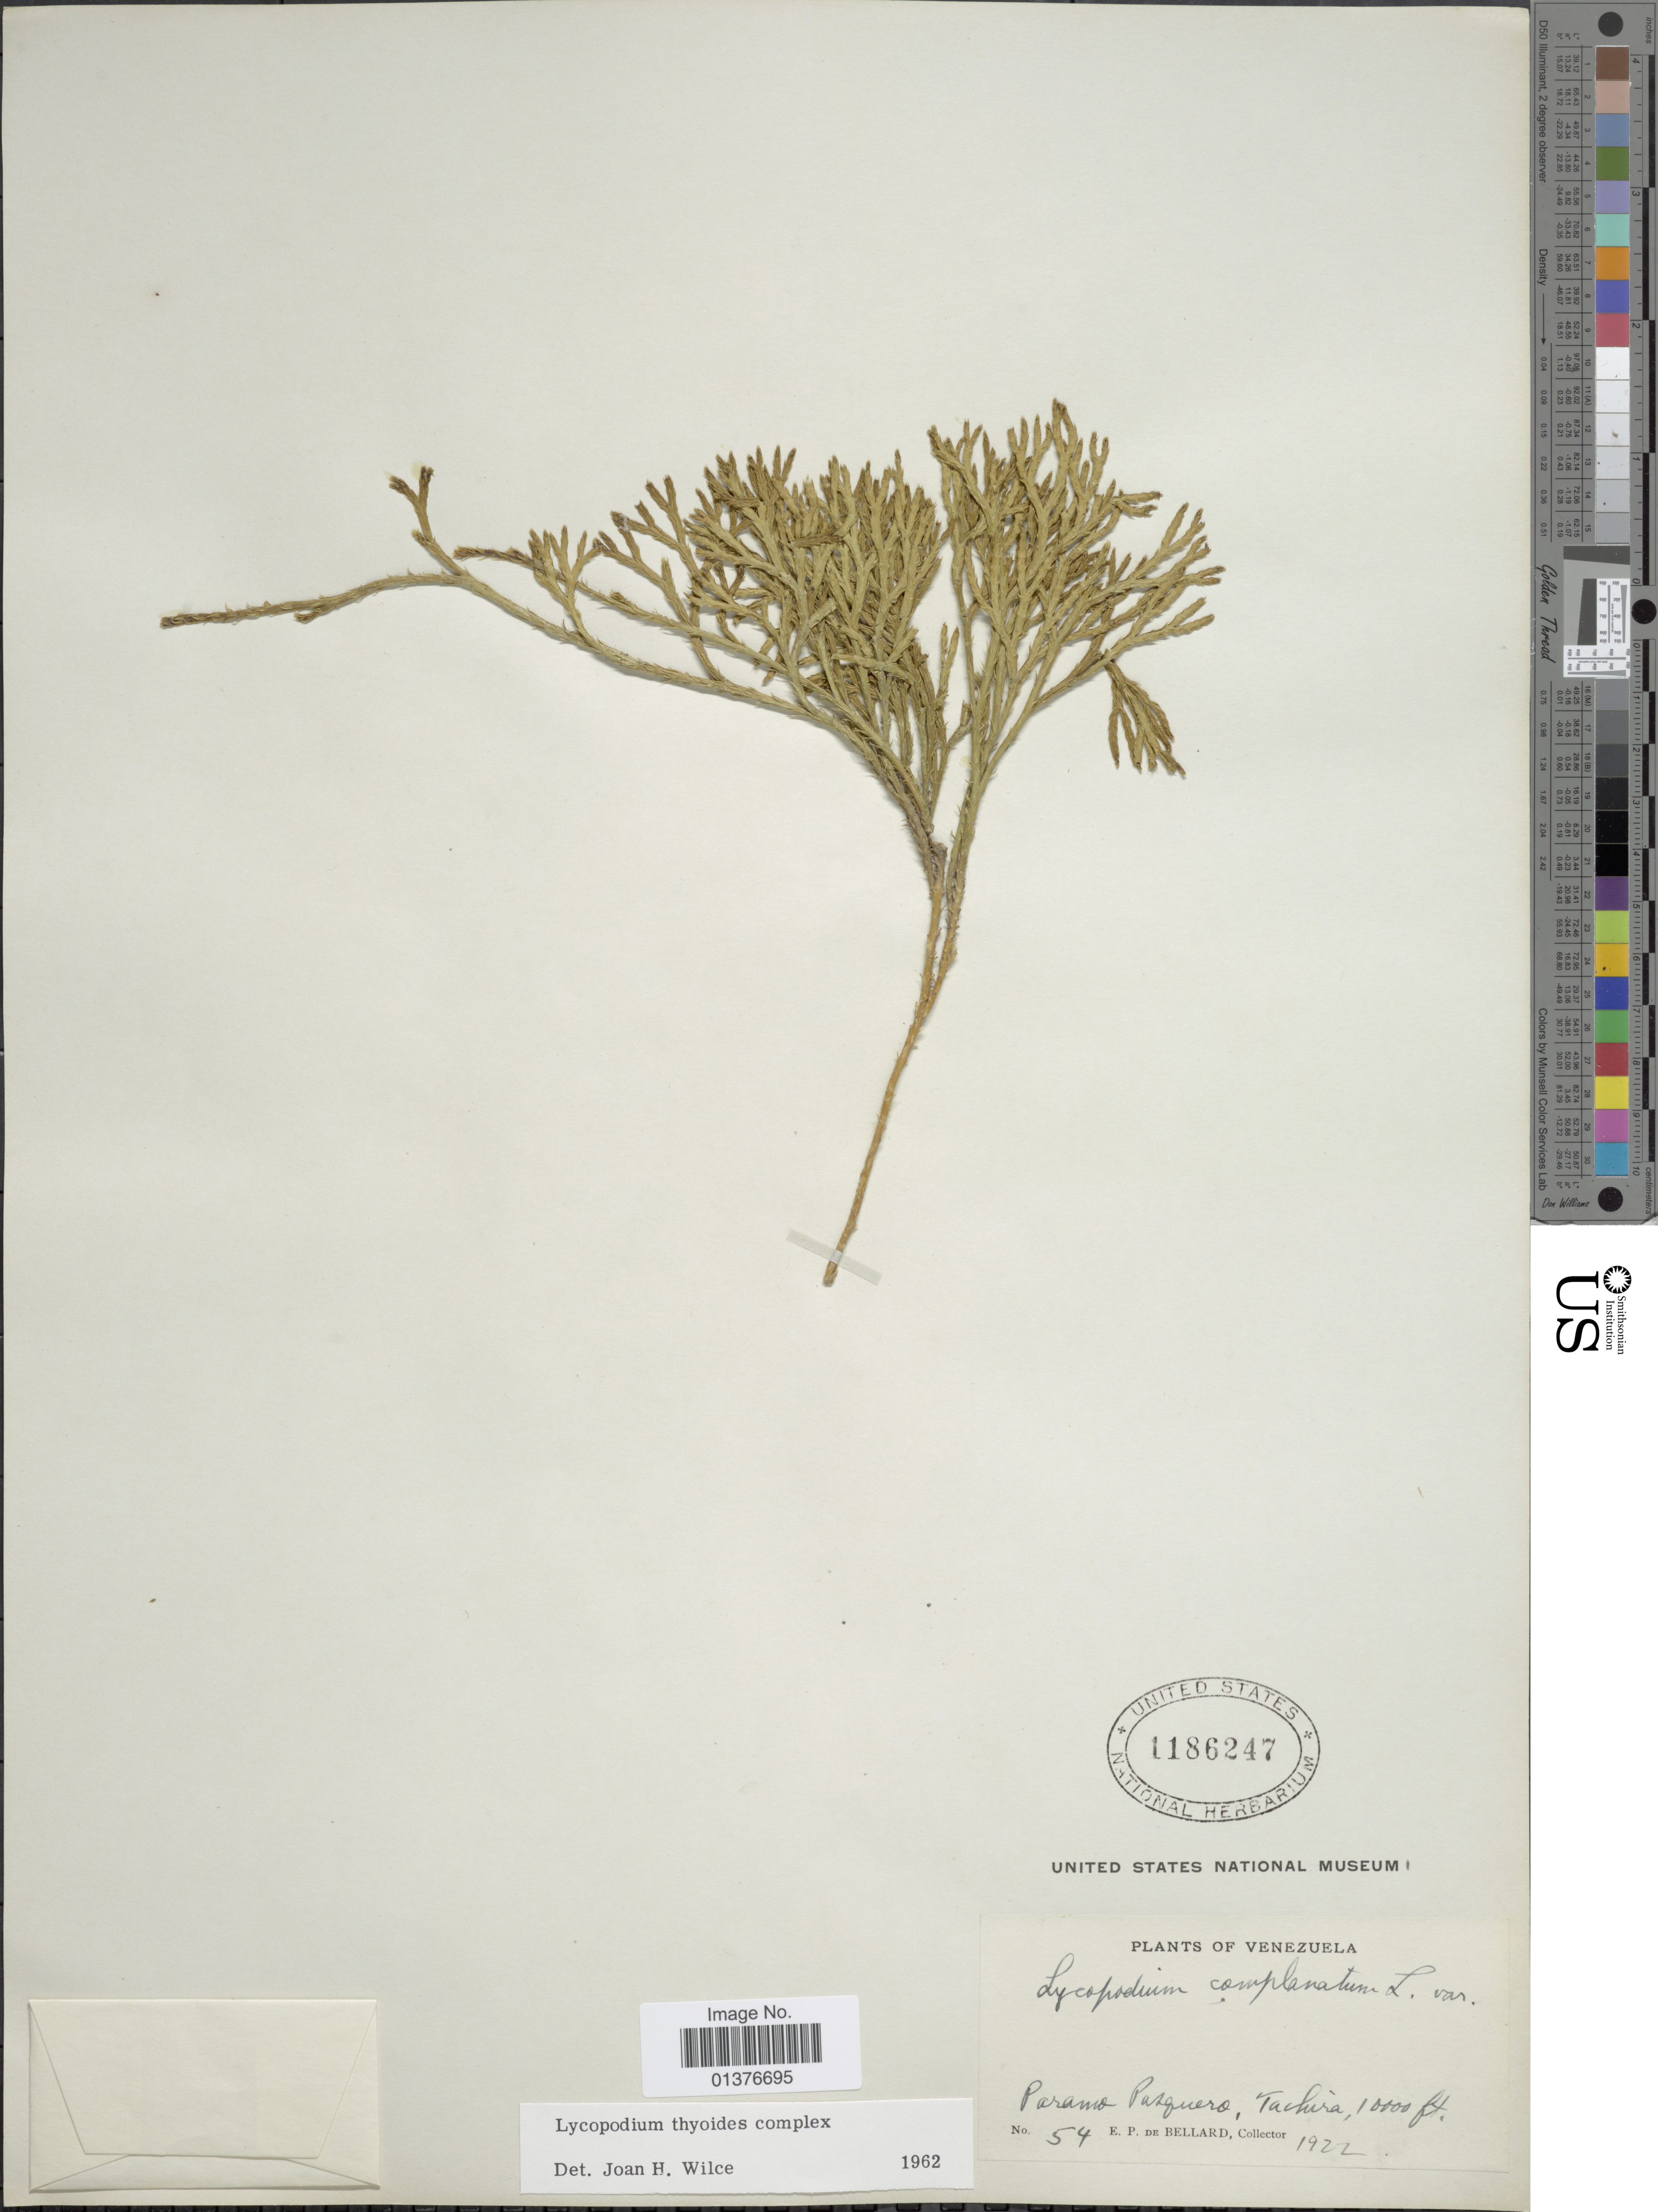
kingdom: Plantae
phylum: Tracheophyta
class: Lycopodiopsida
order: Lycopodiales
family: Lycopodiaceae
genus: Diphasiastrum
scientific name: Diphasiastrum thyoides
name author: (Humb. & Bonpl. ex Willd.) Holub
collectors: E. Bellard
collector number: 54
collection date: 1922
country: Venezuela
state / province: Tachira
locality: Paramo Pasquero.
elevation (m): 3048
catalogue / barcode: US 1186247